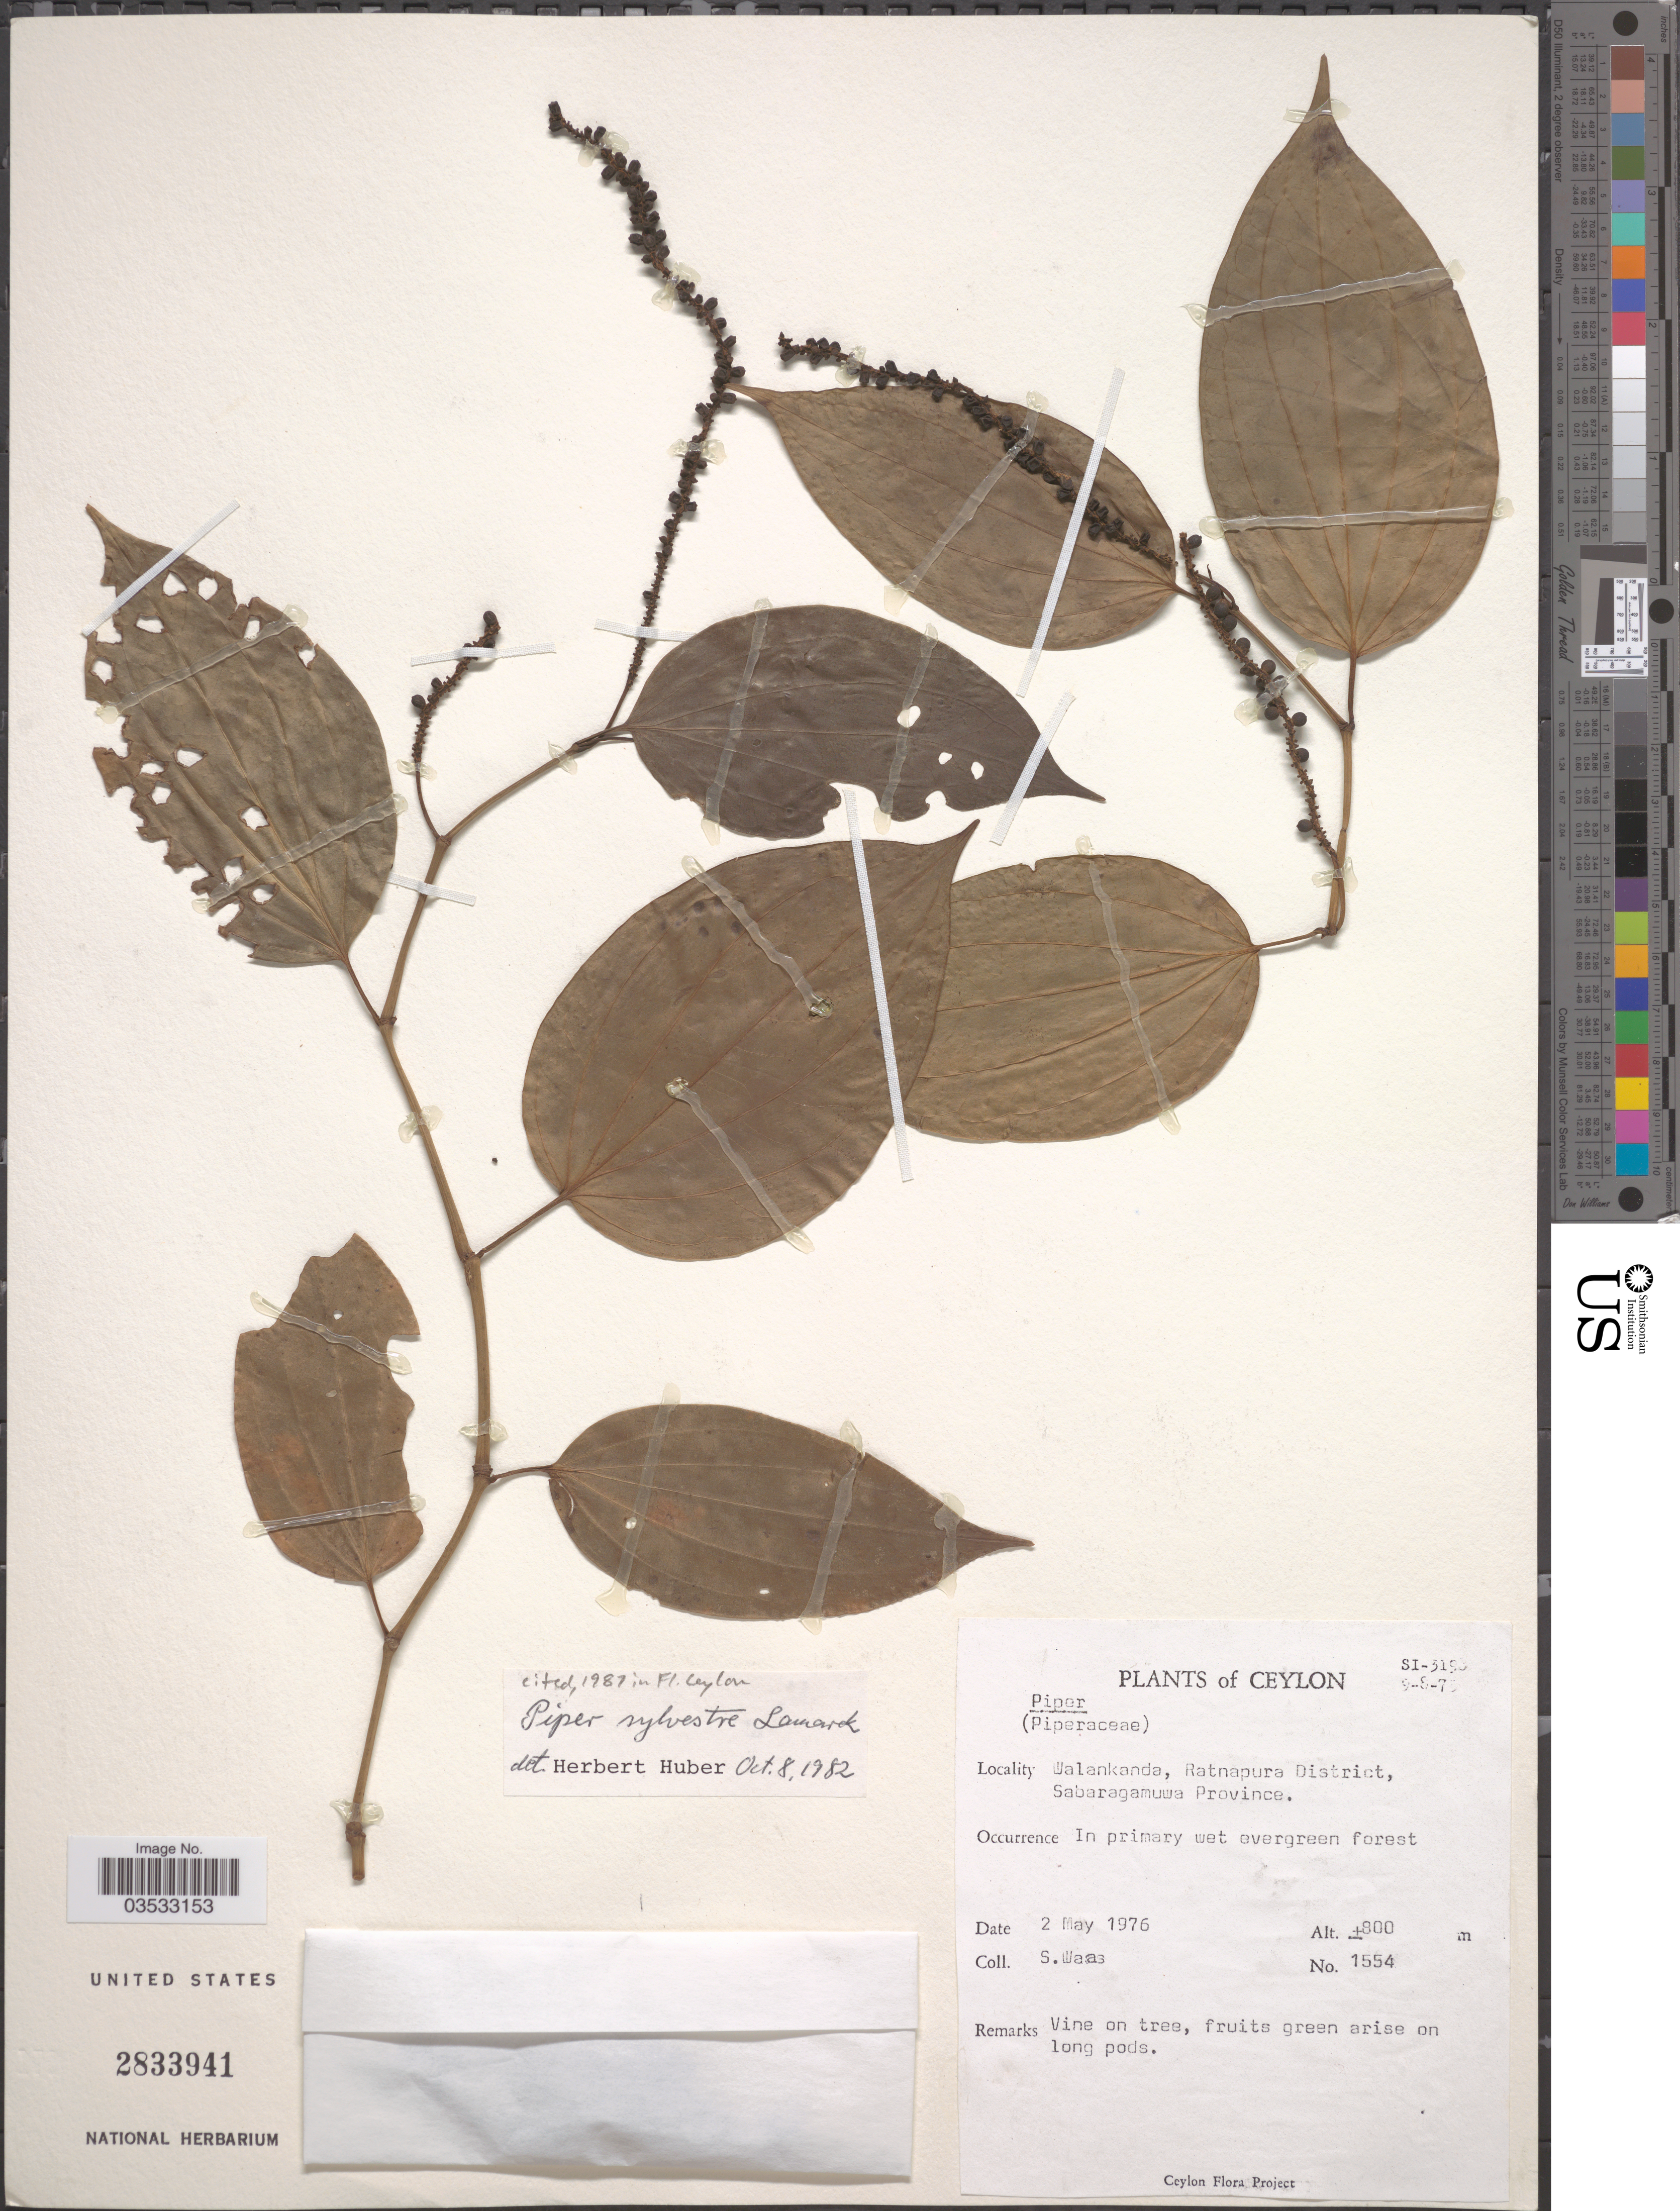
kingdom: Plantae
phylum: Tracheophyta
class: Magnoliopsida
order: Piperales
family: Piperaceae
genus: Piper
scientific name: Piper sylvestre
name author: Lour.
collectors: S. Waas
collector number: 1554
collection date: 1976-05-02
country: Sri Lanka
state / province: Sabaragamuwa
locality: Ceylon. Walankanda, Ratnapura District, Sabaragamuwa Province.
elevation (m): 800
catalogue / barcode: US 2833941